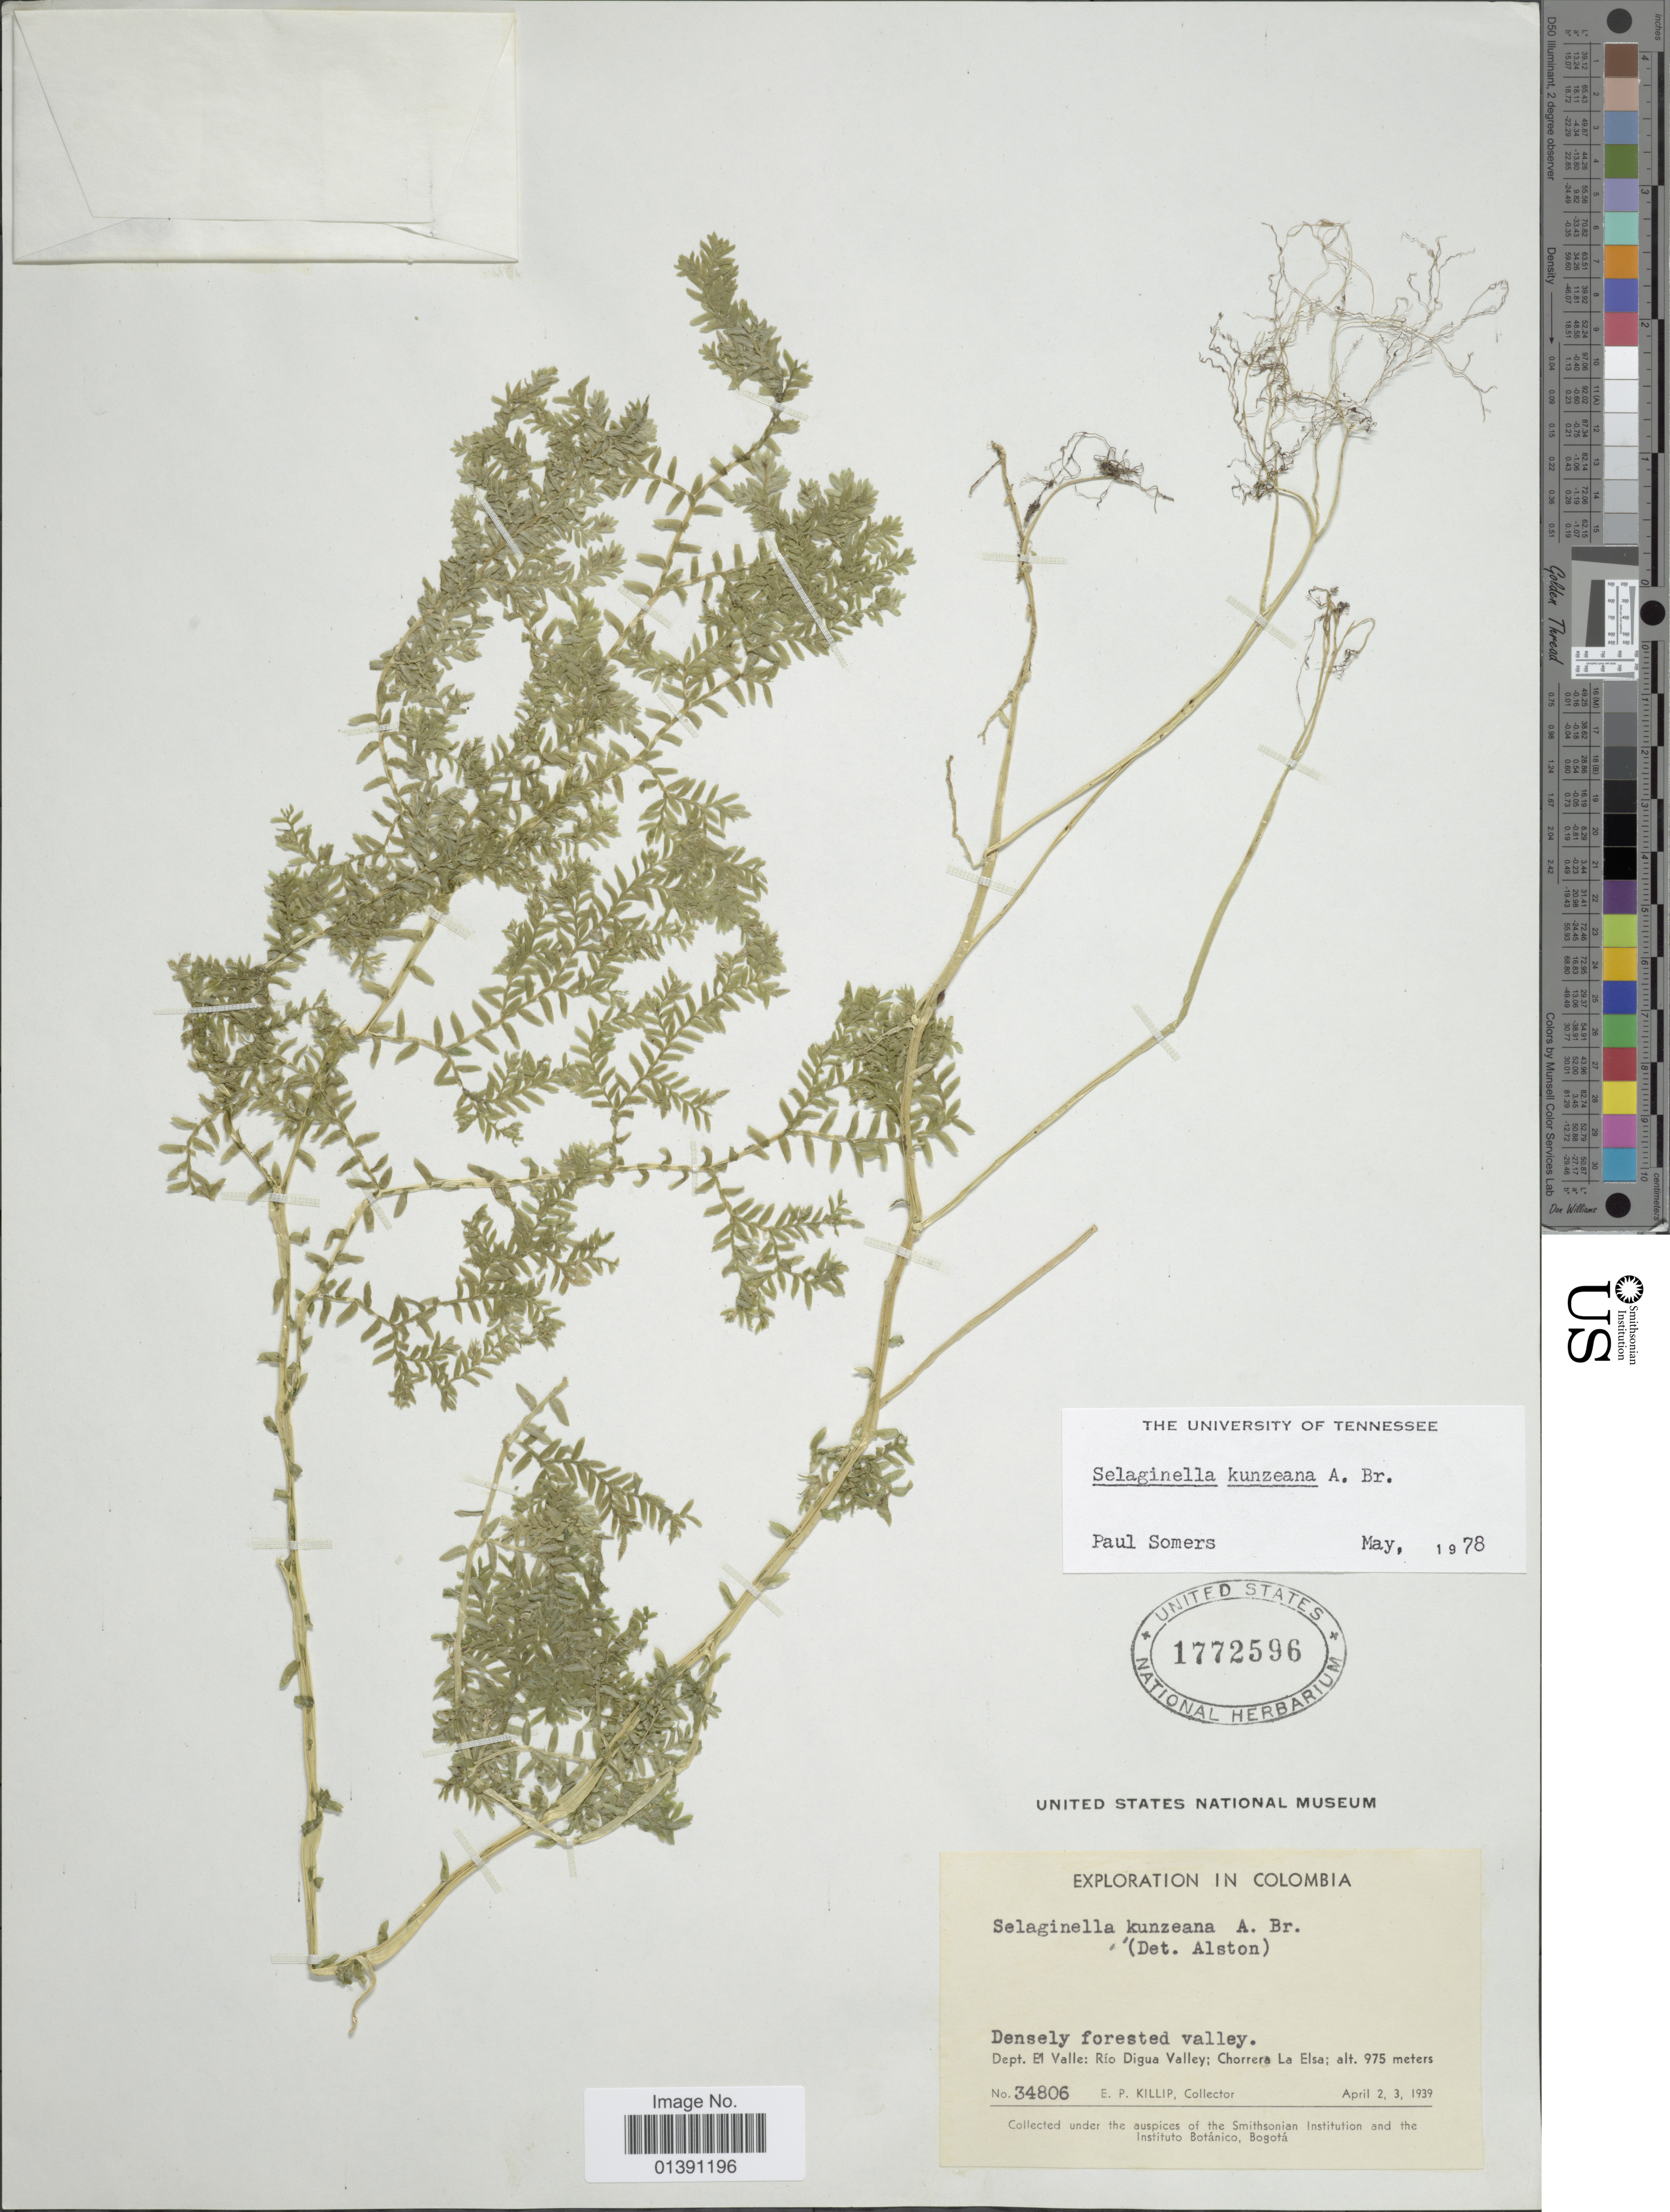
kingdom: Plantae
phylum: Tracheophyta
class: Lycopodiopsida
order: Selaginellales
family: Selaginellaceae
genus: Selaginella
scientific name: Selaginella kunzeana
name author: A. Br.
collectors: E. P. Killip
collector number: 34806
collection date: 1939-04-02/1939-04-03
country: Colombia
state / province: Valle del Cauca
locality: Densely forested valley, Dept El Valle: Rio Digua Valley; Chorrera La Esla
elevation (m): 975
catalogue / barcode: US 1772596